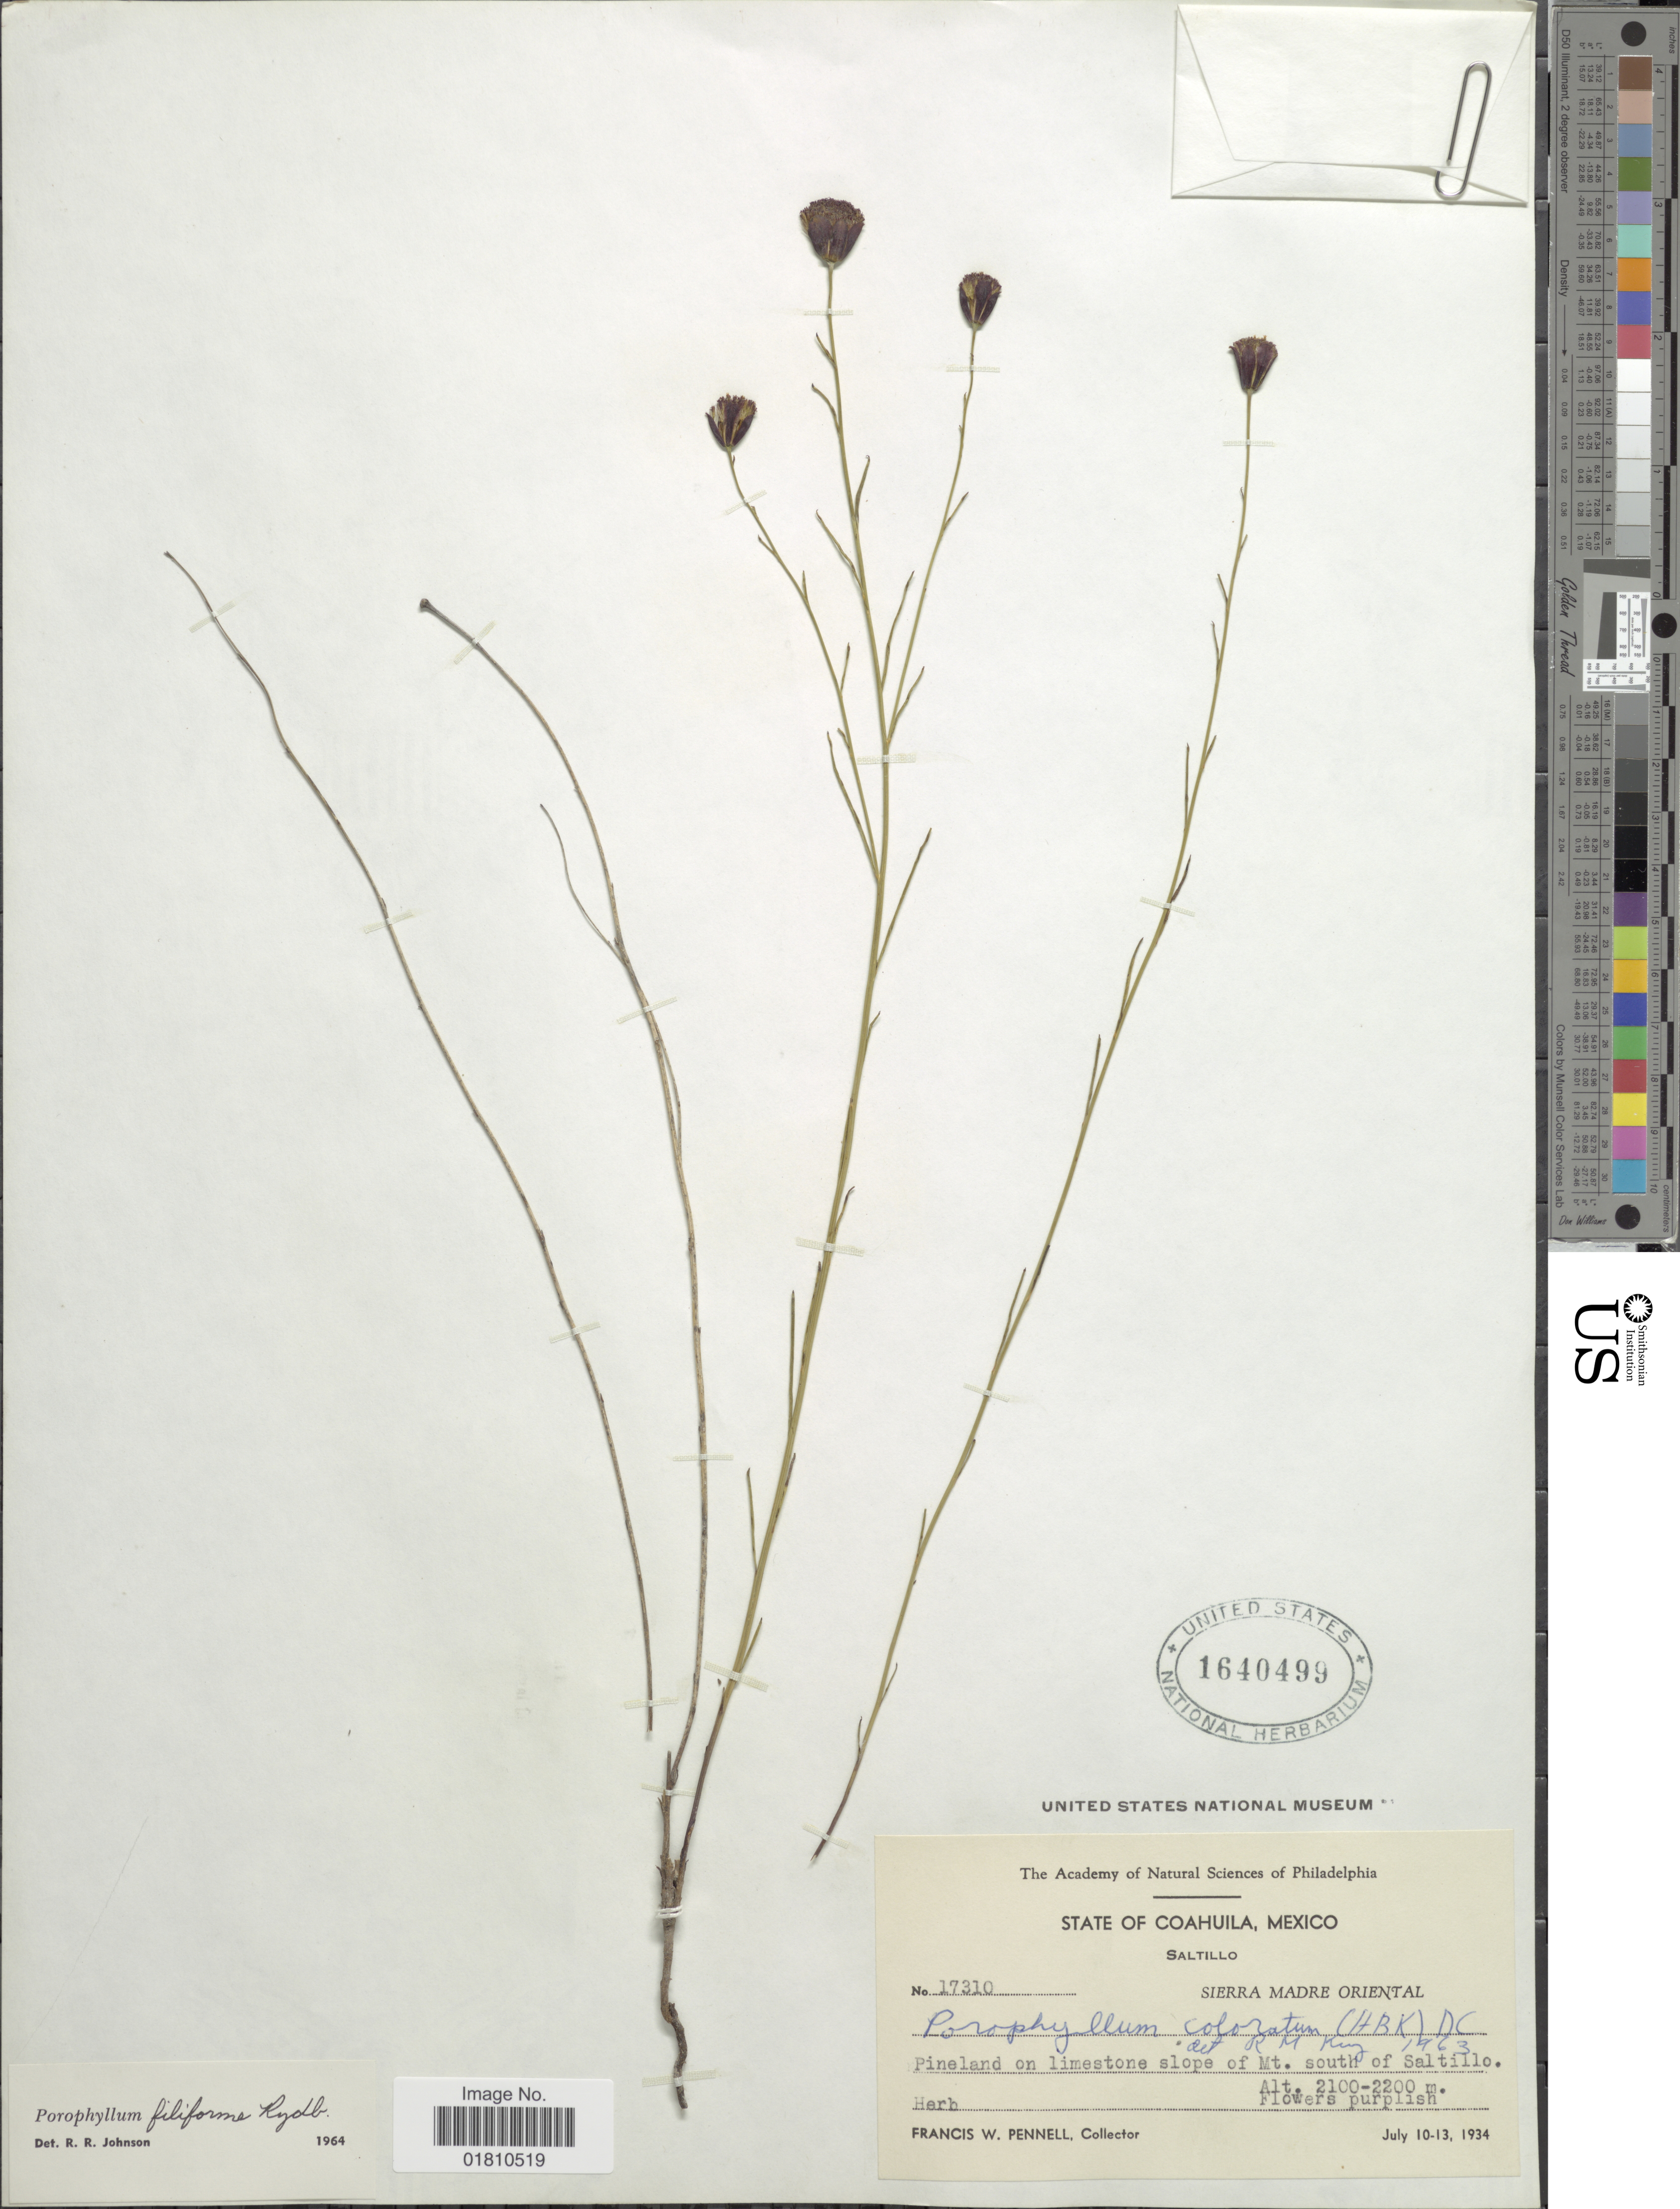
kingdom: Plantae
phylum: Tracheophyta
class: Magnoliopsida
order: Asterales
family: Asteraceae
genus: Porophyllum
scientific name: Porophyllum filifolium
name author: A. Gray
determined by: Anzuinelli, M.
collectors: F. W. Pennell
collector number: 17310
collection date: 1934-07-10/1934-07-13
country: Mexico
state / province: Coahuila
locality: Saltillo, Sierra Madre Oriental, Pineland on limestone slope of Mt. south of Saltillo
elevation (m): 2100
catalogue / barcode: US 1640499